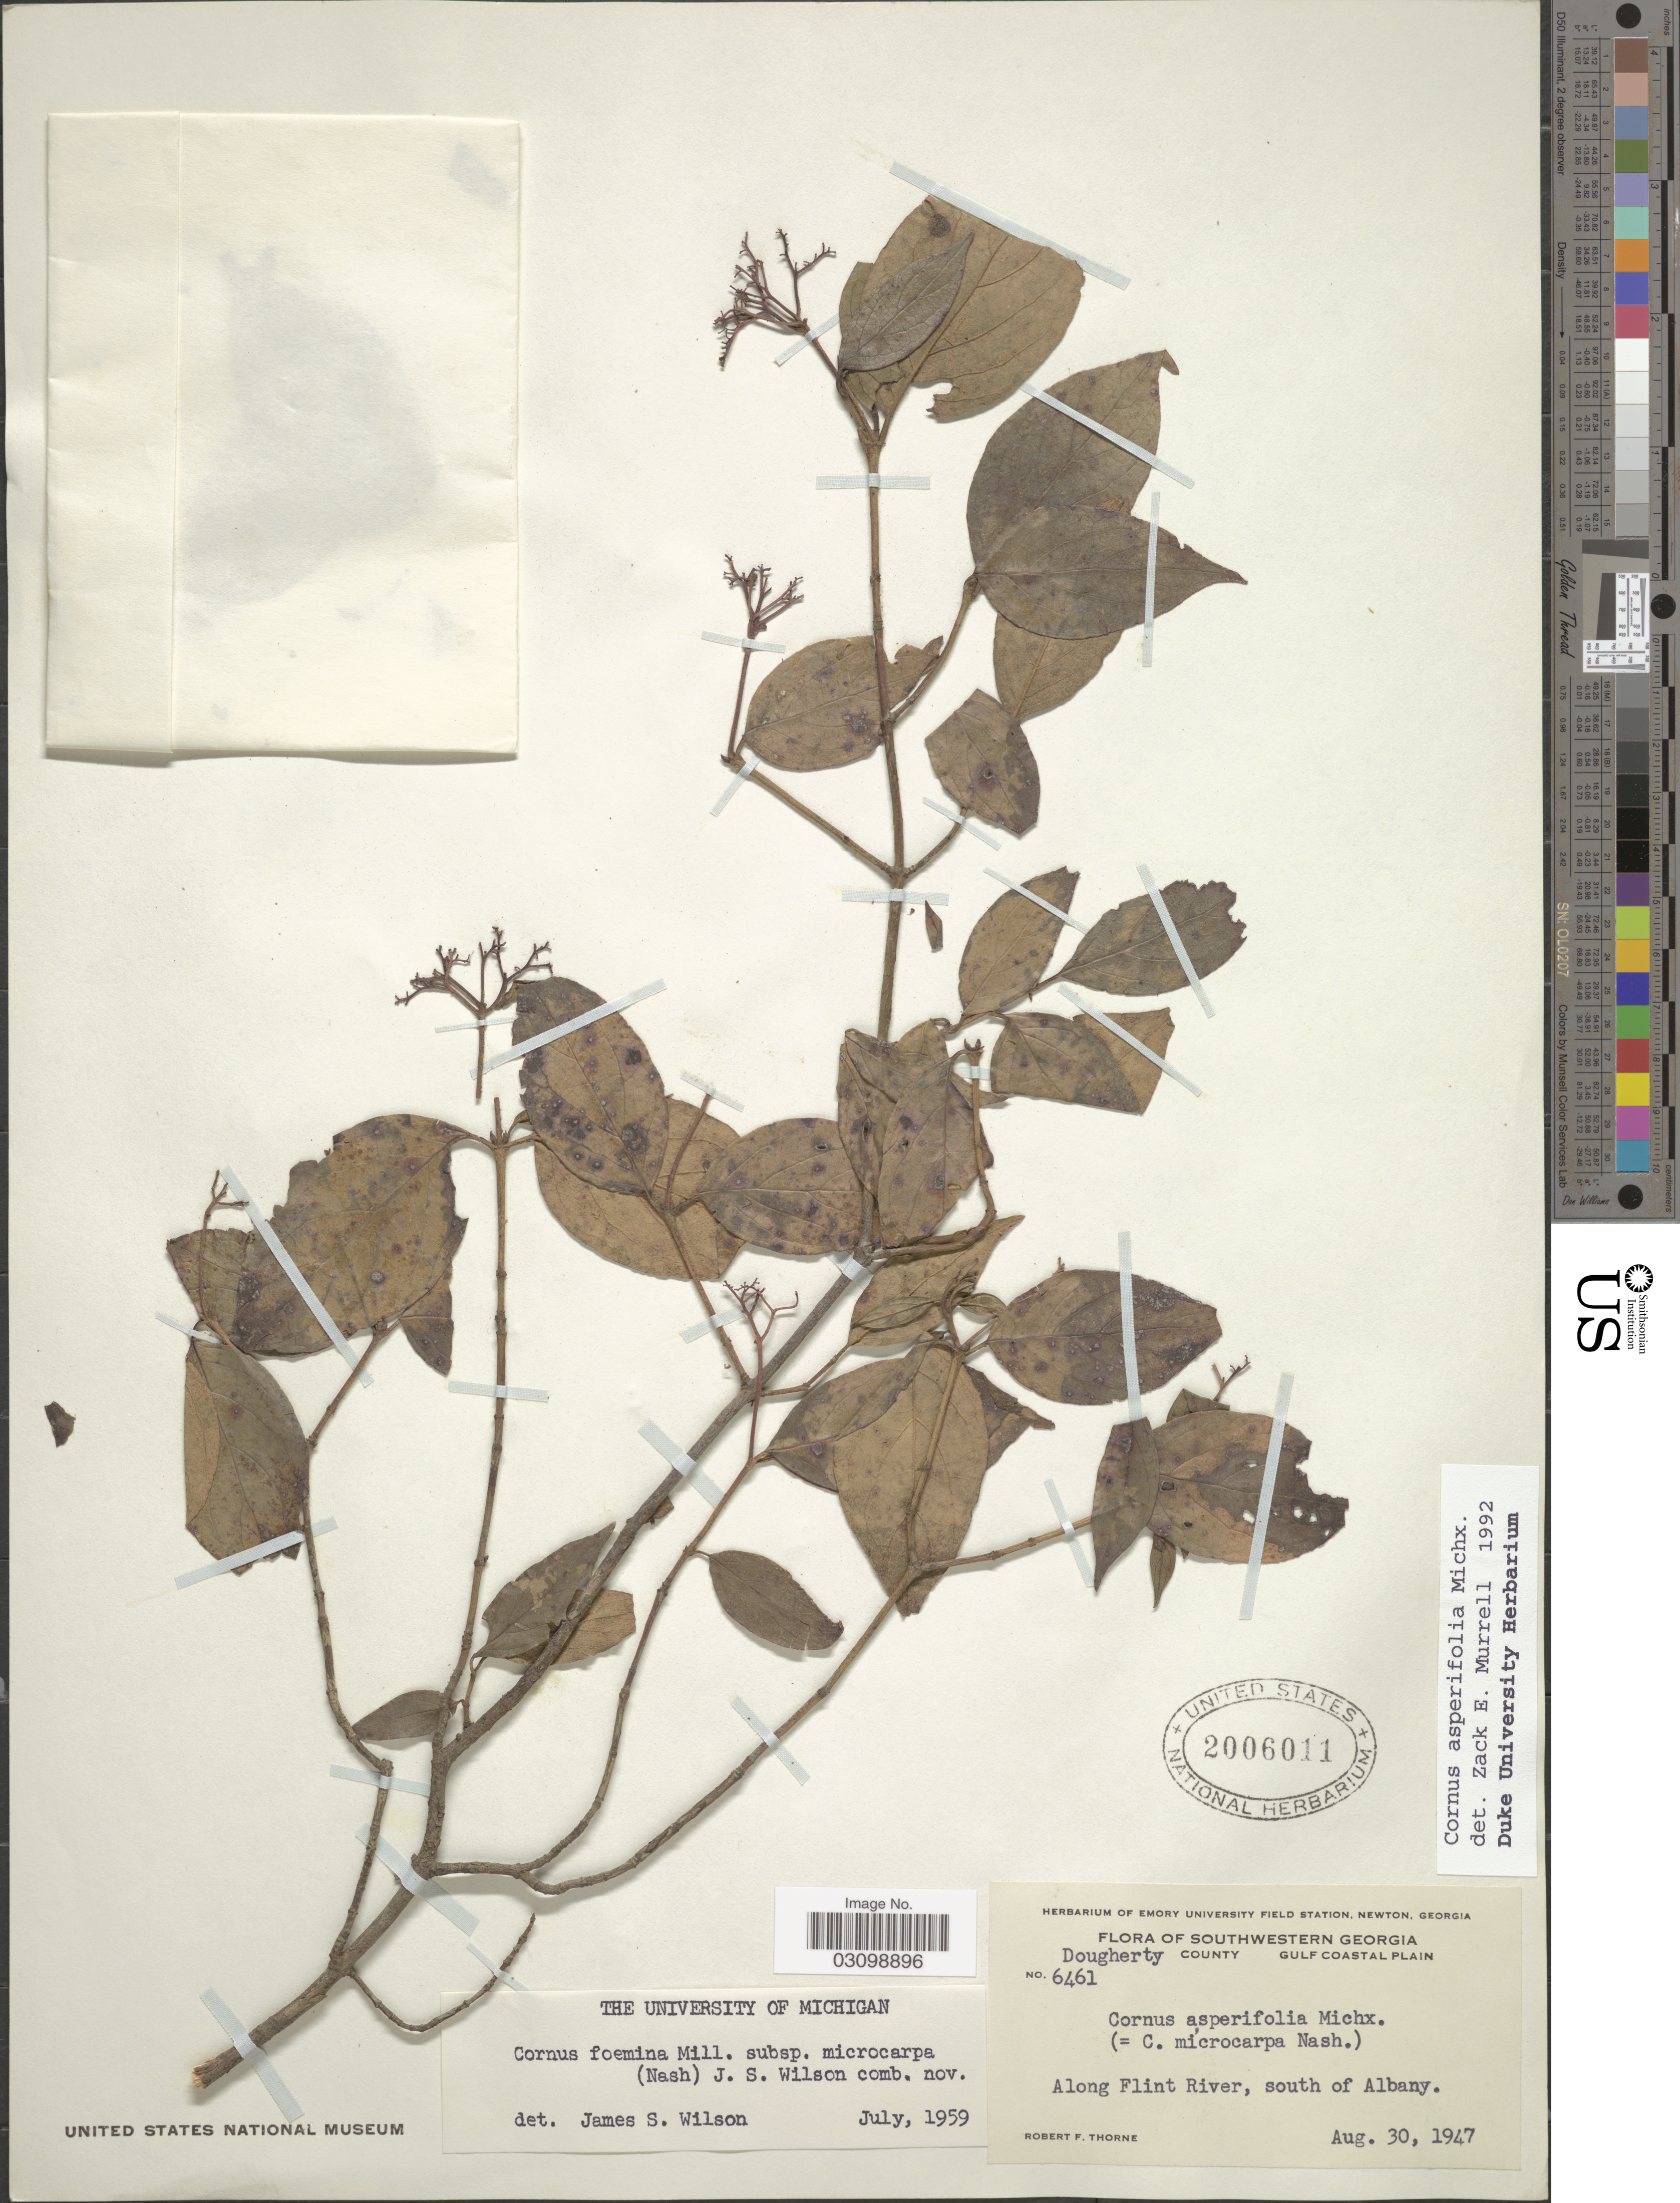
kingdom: Plantae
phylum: Tracheophyta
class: Magnoliopsida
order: Cornales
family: Cornaceae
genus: Cornus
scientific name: Cornus asperifolia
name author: Michx.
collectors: R. F. Thorne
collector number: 6461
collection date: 1947-08-30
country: United States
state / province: Georgia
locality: Southwestern Georgia, Dougherty County, Gulf Coastal Plain, Along Flint River, south of Albany.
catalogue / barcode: US 2006011